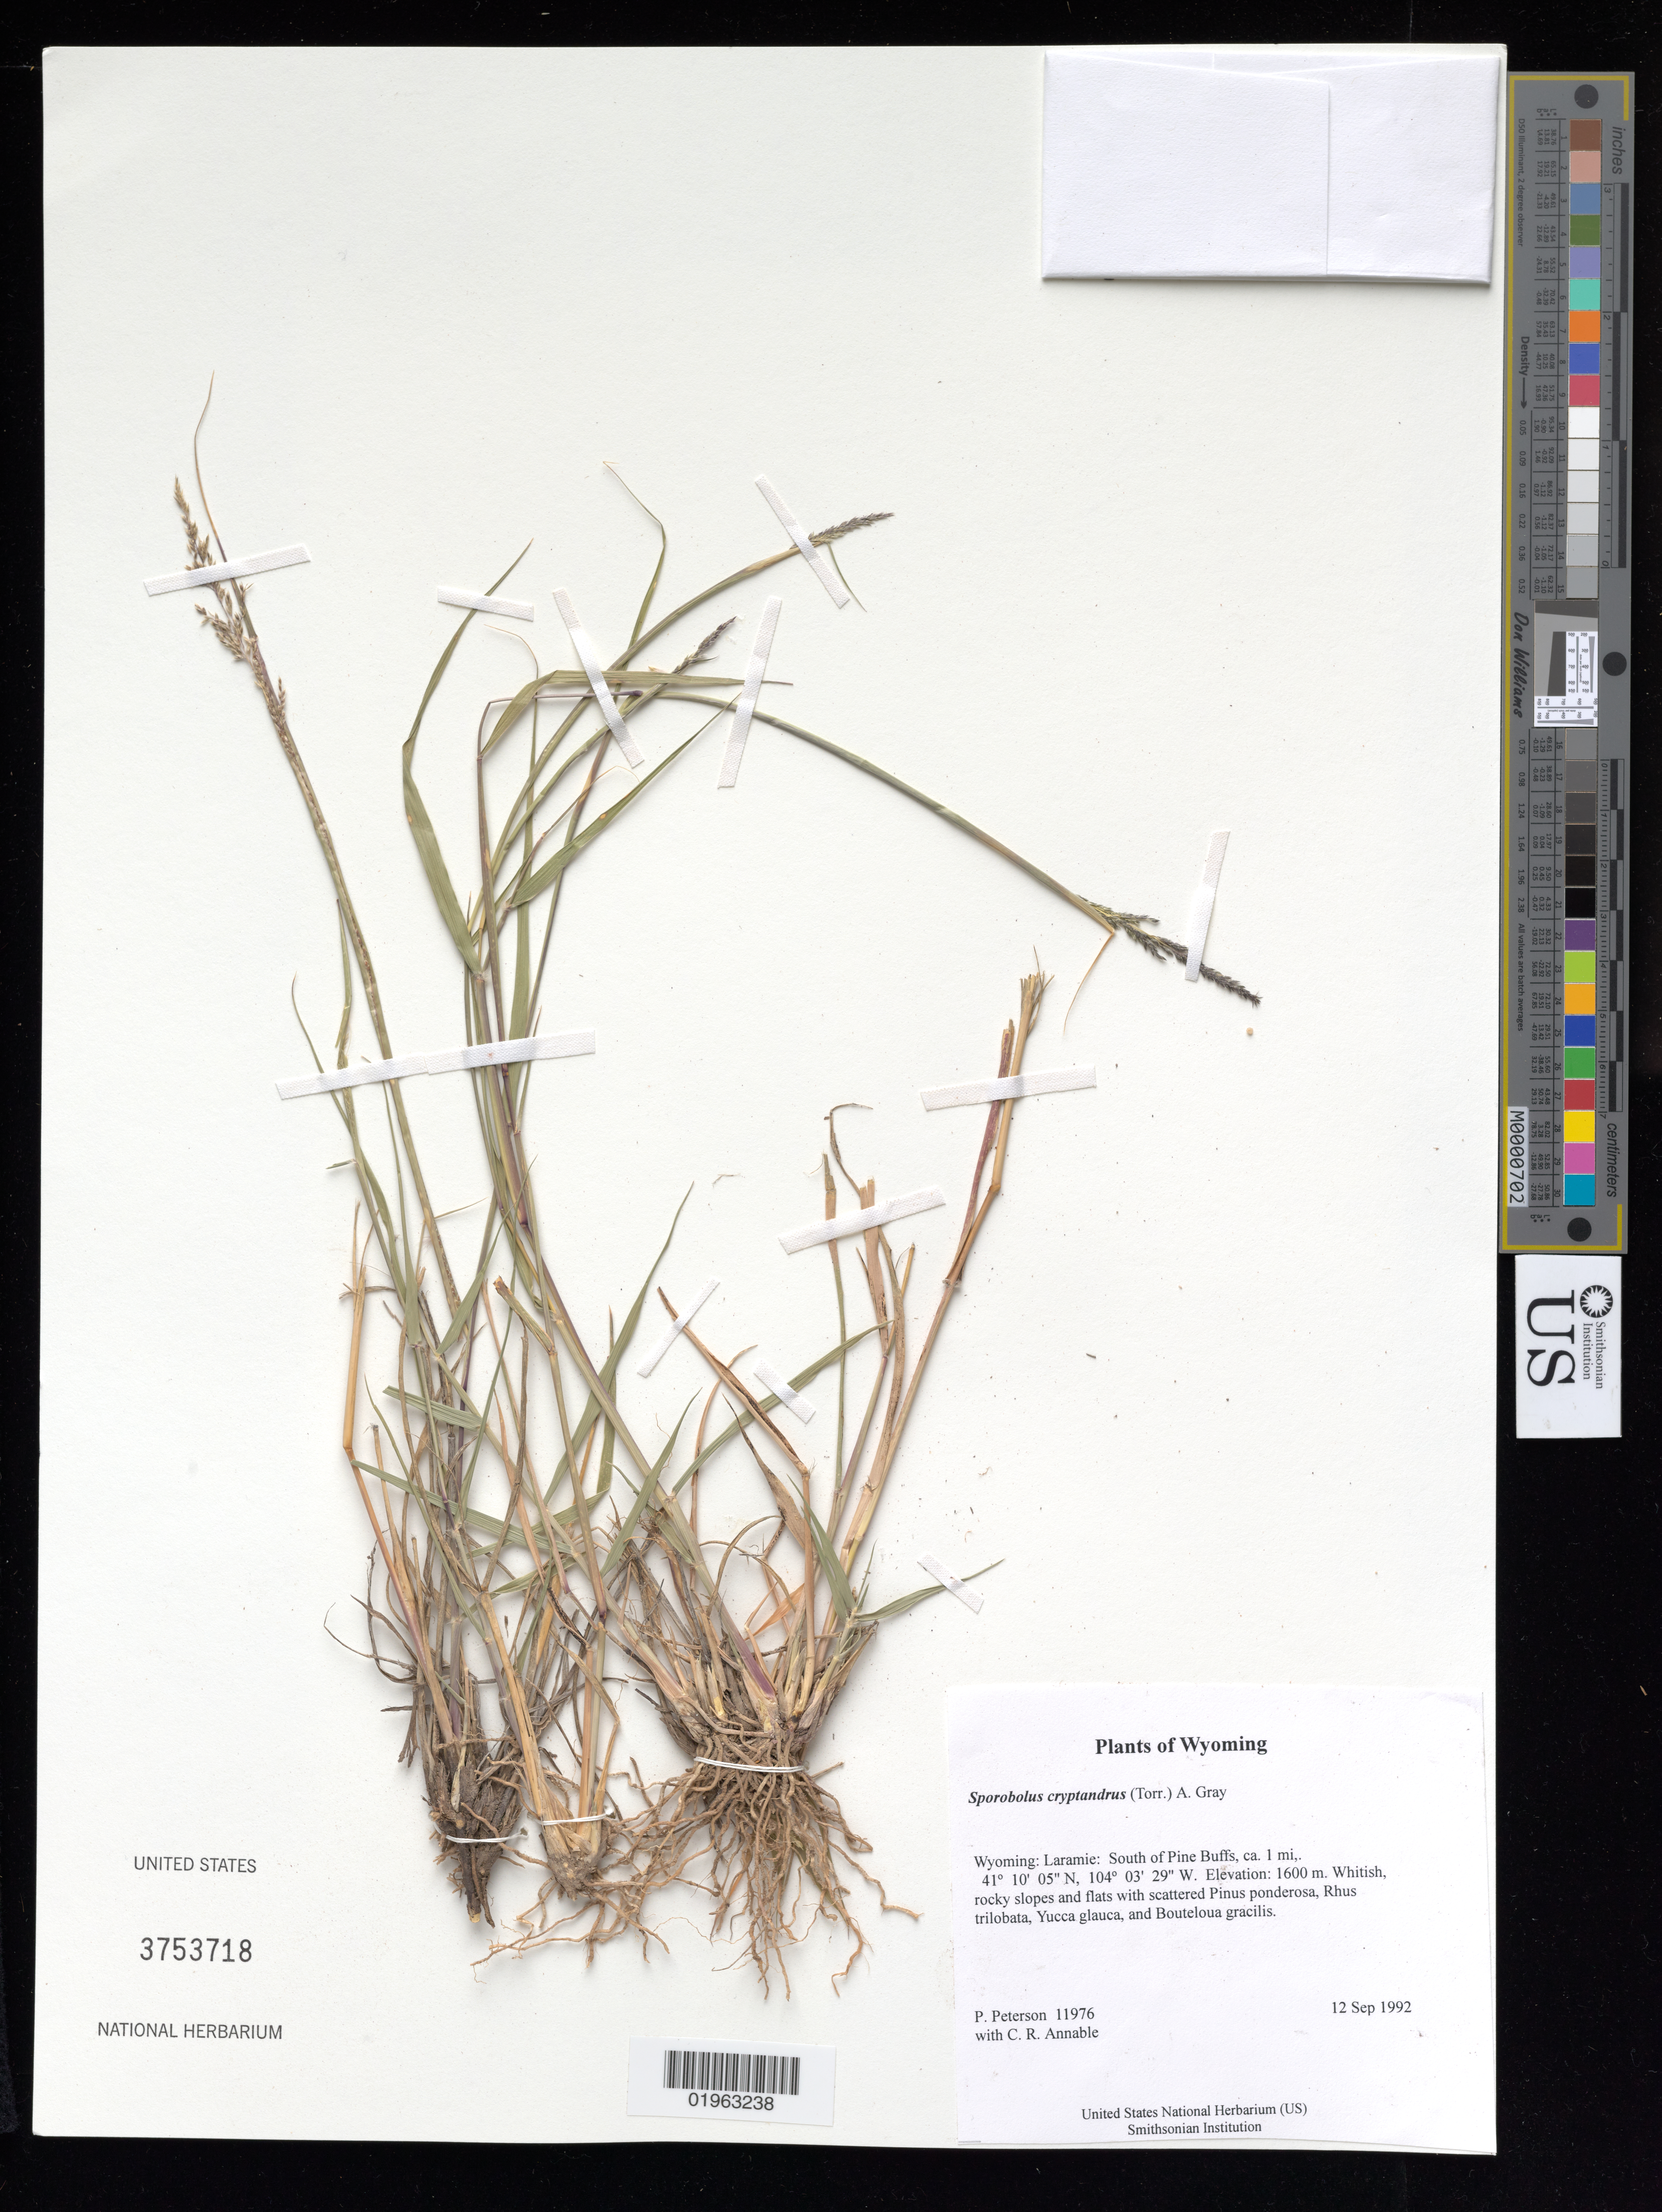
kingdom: Plantae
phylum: Tracheophyta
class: Liliopsida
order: Poales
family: Poaceae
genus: Sporobolus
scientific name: Sporobolus cryptandrus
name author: (Torr.) A. Gray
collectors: P. M. Peterson & C. R. Annable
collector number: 11976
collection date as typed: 12 Sep 1992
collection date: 1992-09-12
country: United States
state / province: Wyoming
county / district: Laramie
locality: South of Pine Buffs, ca. 1 mi,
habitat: Whitish, rocky slopes and flats with scattered Pinus ponderosa, Rhus trilobata, Yucca glauca, and Bouteloua gracilis.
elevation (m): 1600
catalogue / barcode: US 3753718